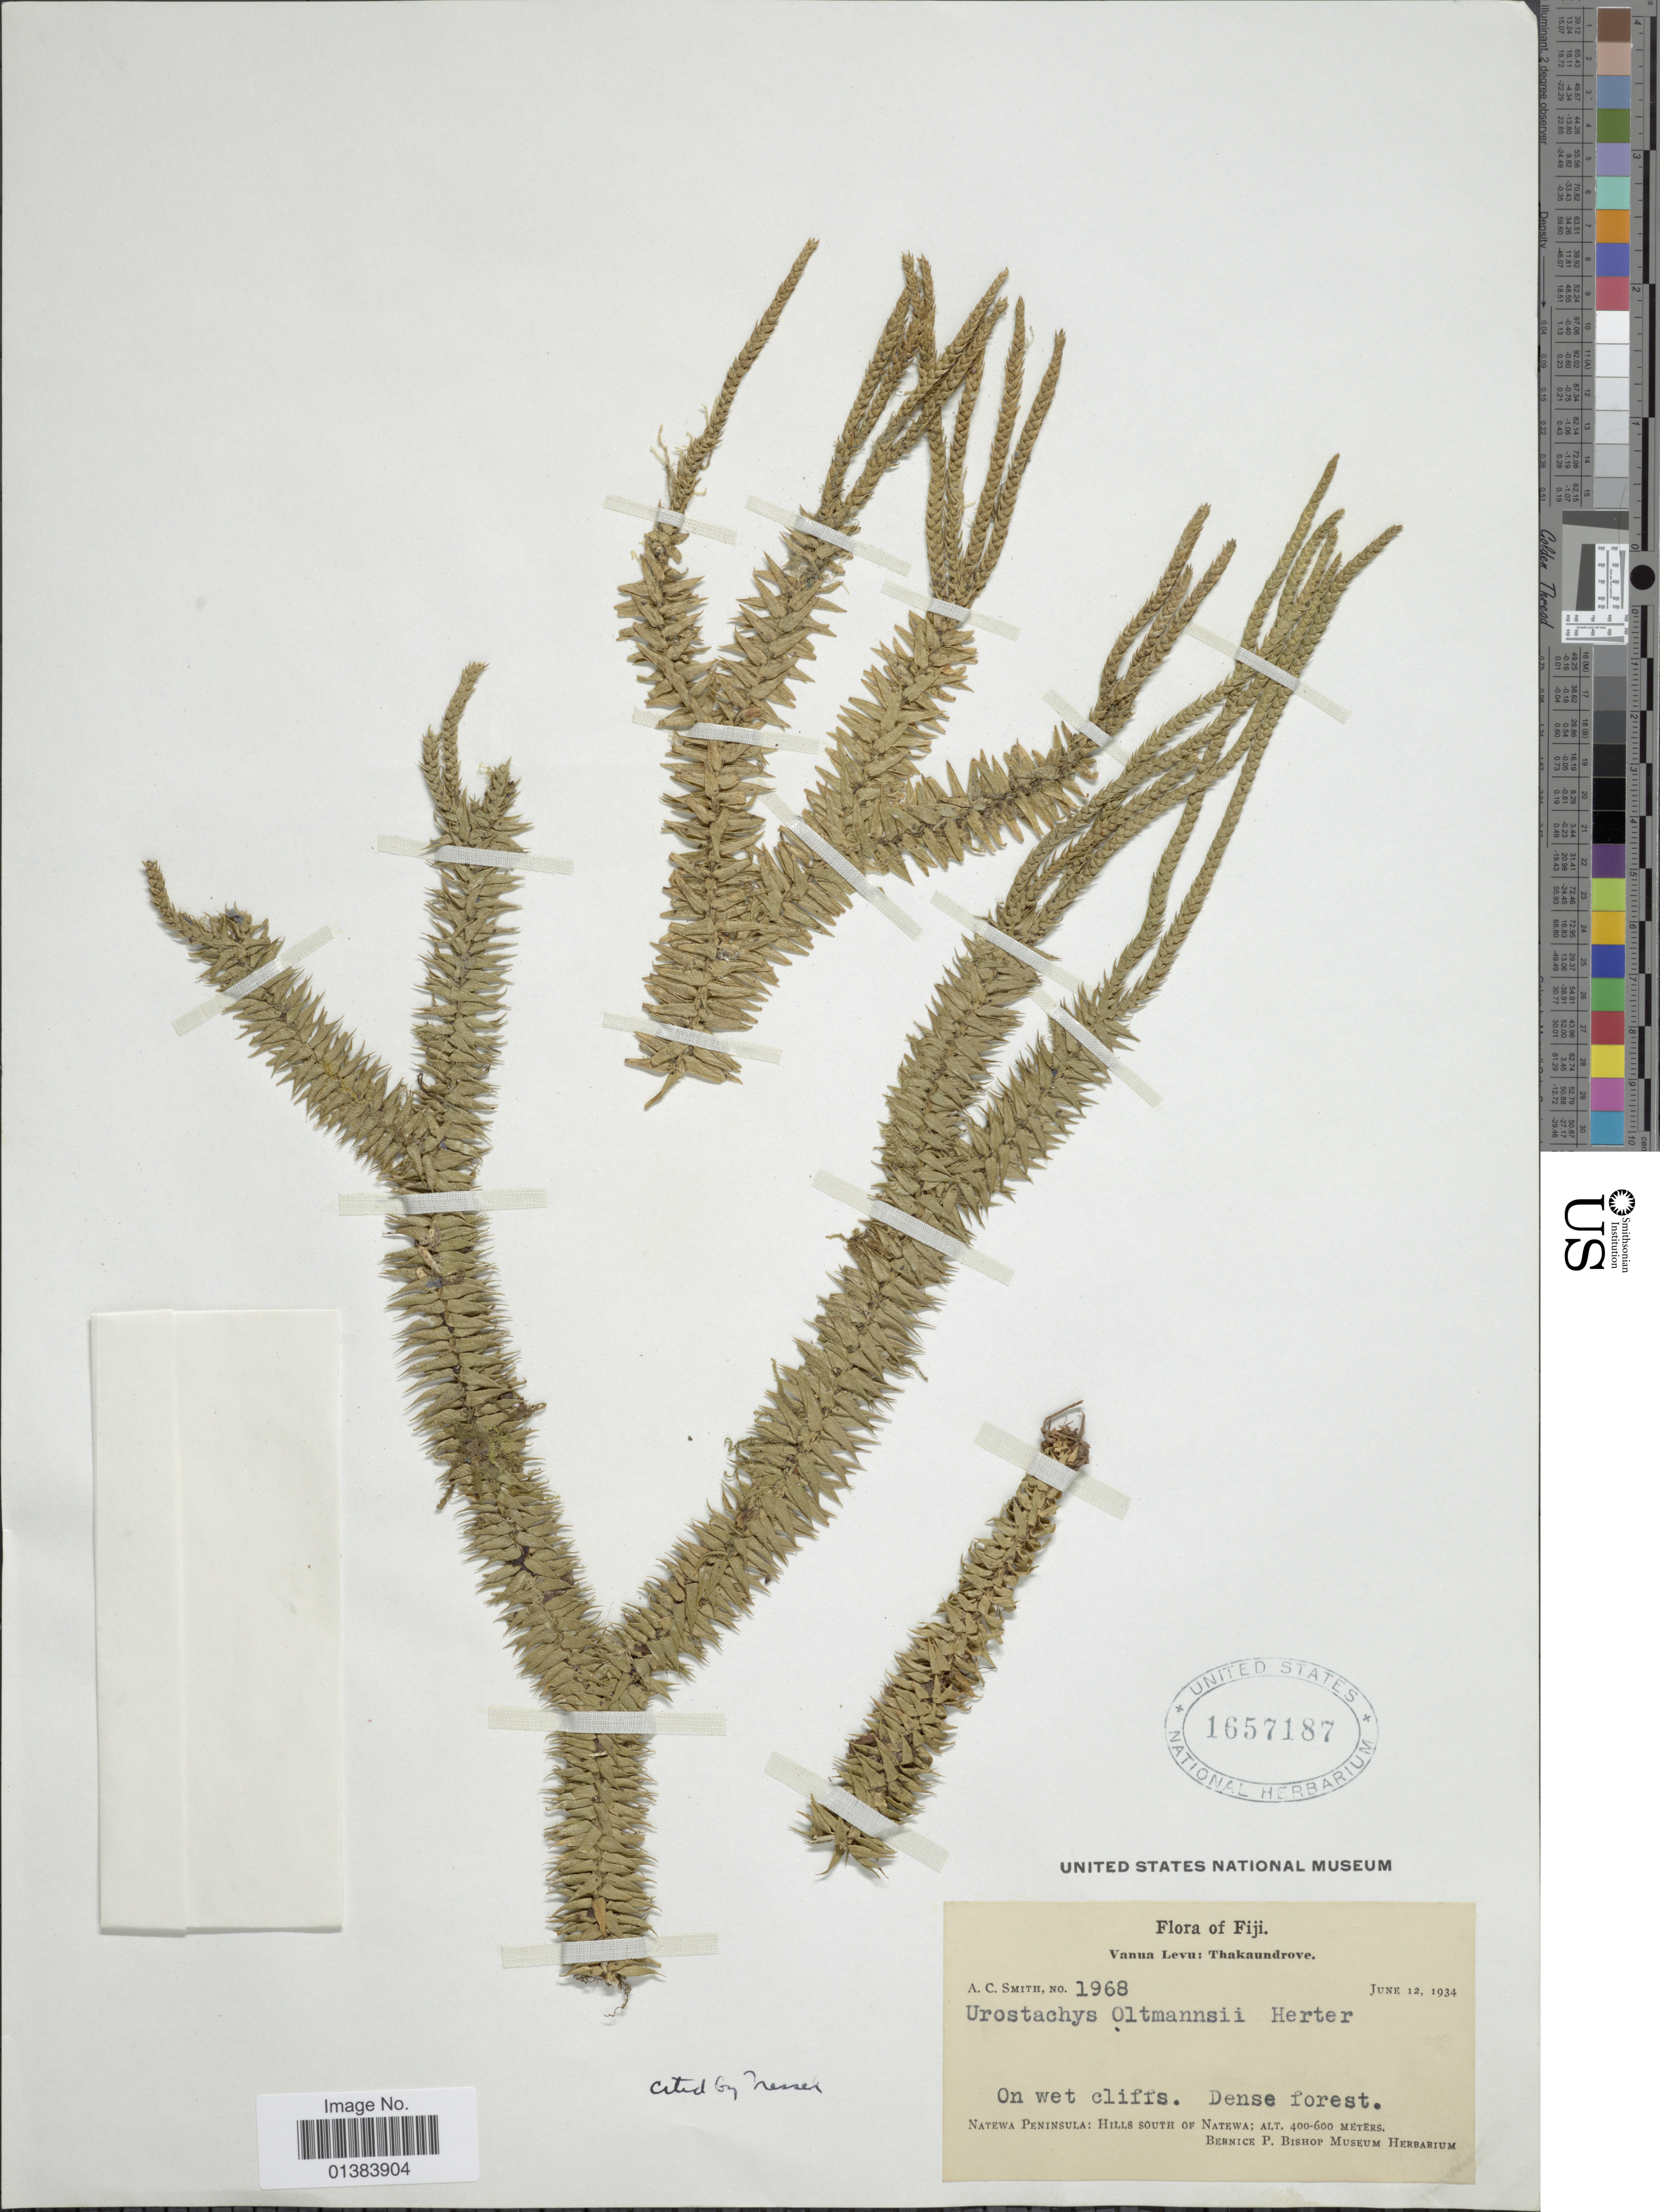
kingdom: Plantae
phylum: Tracheophyta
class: Lycopodiopsida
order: Lycopodiales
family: Lycopodiaceae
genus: Phlegmariurus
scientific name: Phlegmariurus foliosus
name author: (Copel.) A. R. Field & Bostock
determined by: Field, A. R.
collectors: A. C. Smith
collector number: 1968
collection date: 1934-06-12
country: Fiji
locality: Vanua Levu: Thakaundrove. Natewa Peninsula: Hills South of Natewa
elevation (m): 400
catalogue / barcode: US 1657187